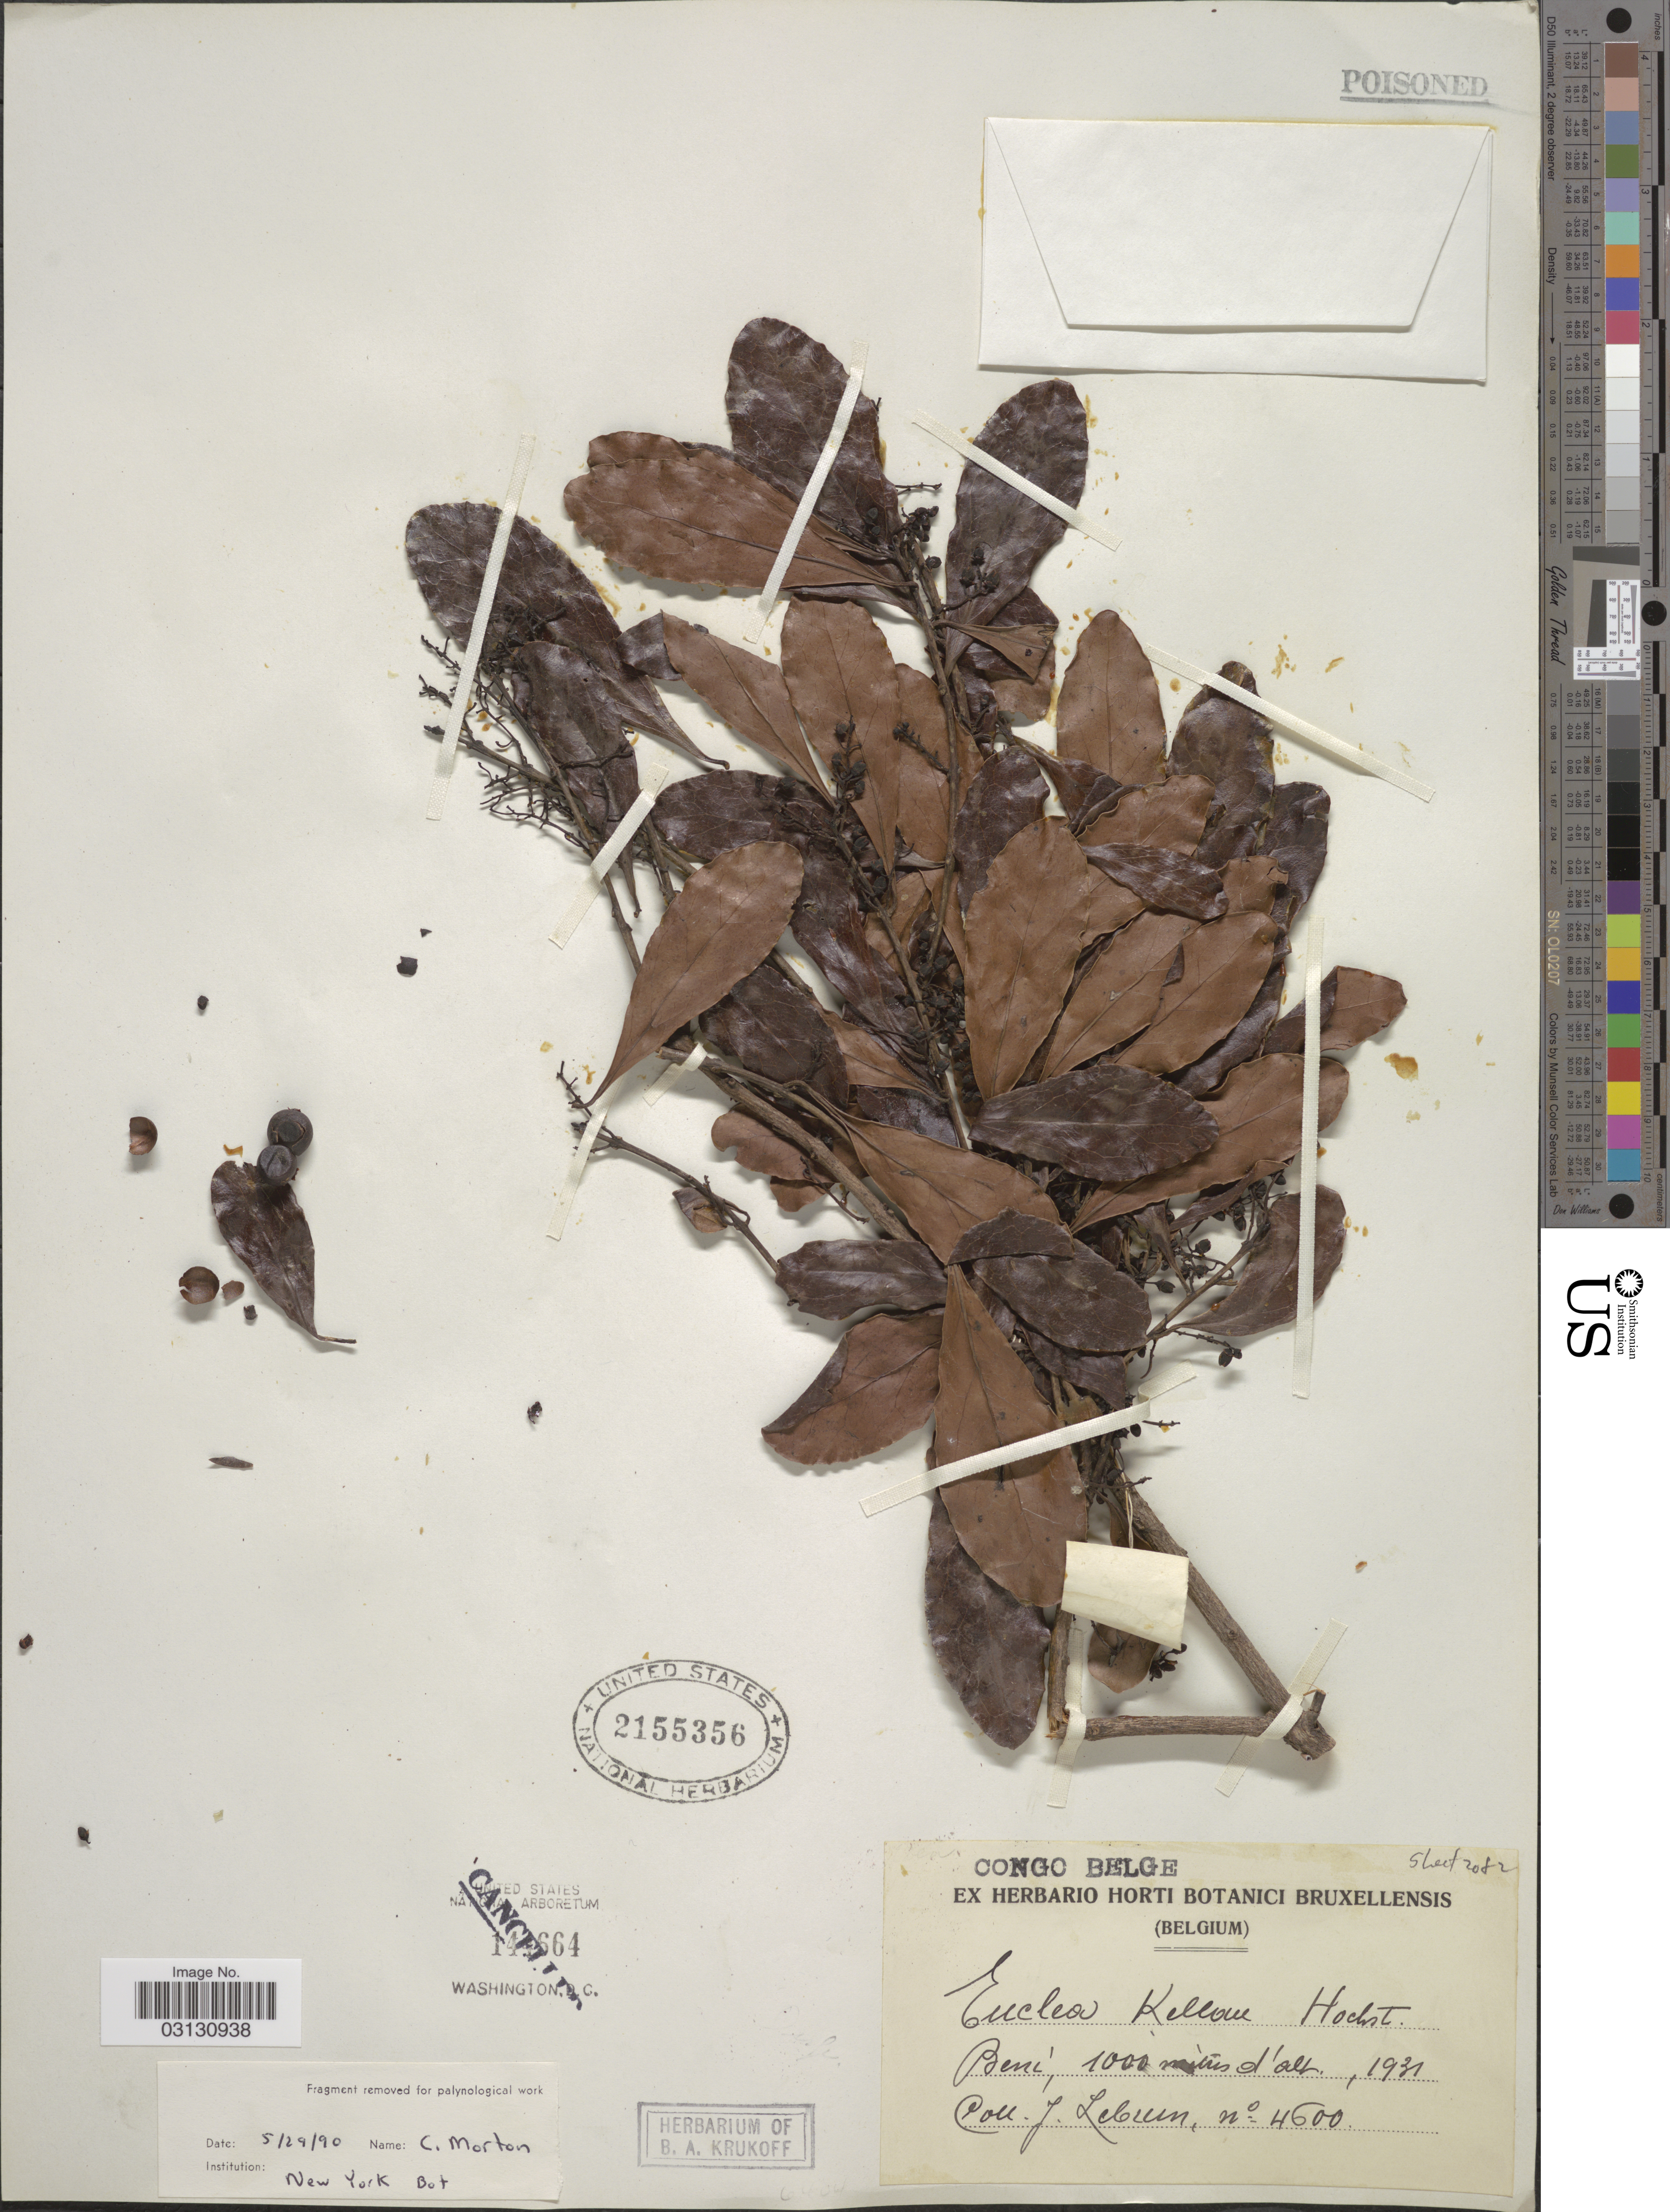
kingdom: Plantae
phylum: Tracheophyta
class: Magnoliopsida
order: Ericales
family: Ebenaceae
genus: Euclea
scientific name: Euclea kellau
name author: Hochst.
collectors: J. A. Lebrun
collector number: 4600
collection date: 1931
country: Congo, Democratic Republic of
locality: Congo Belge, Beni.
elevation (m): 1000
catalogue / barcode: US 2155356